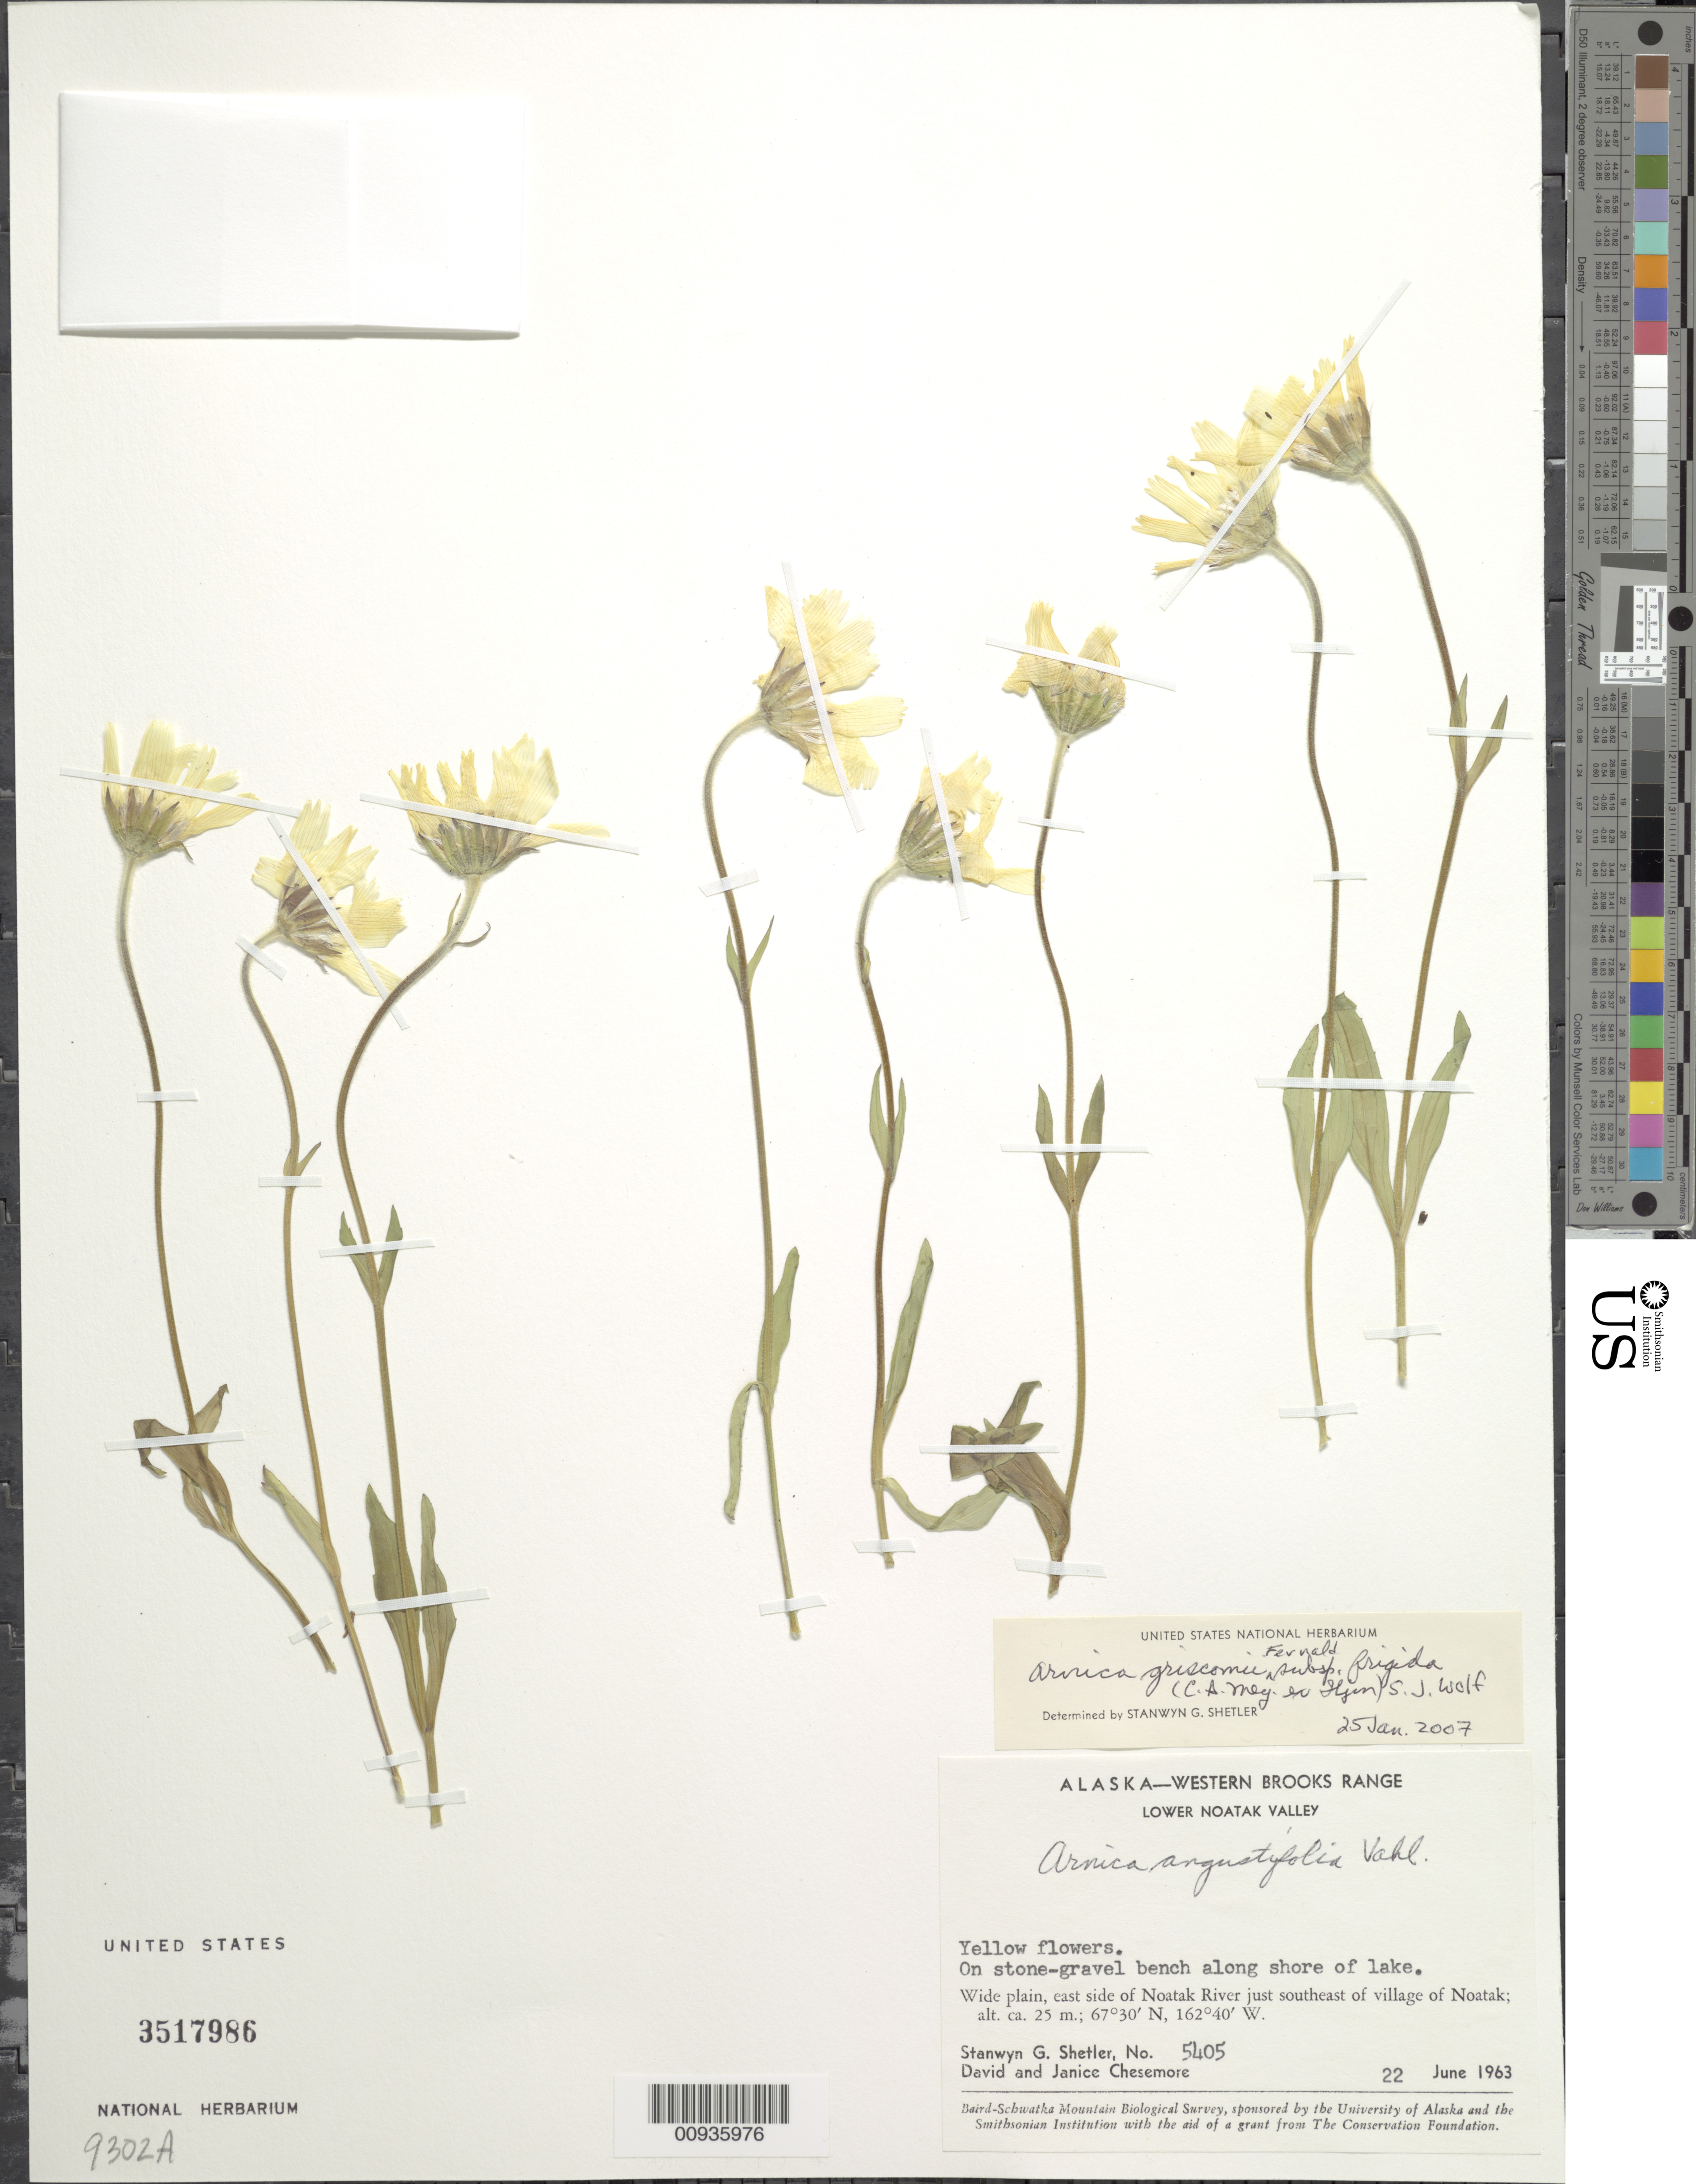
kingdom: Plantae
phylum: Tracheophyta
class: Magnoliopsida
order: Asterales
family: Asteraceae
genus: Arnica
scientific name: Arnica griscomii subsp. frigida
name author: (C.A. Mey. ex Iljin) S.J. Wolf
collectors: S. Shetler, D. Chesemore & J. Chesemore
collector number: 5405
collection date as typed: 22 Jun 1963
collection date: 1963-06-22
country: United States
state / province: Alaska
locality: East side of Noatak River just southeast of village of Noatak. Western Brooks Range, Lower Noatak Valley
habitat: Wide plain. On stone-gravel bench along shore of lake.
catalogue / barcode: US 3517986